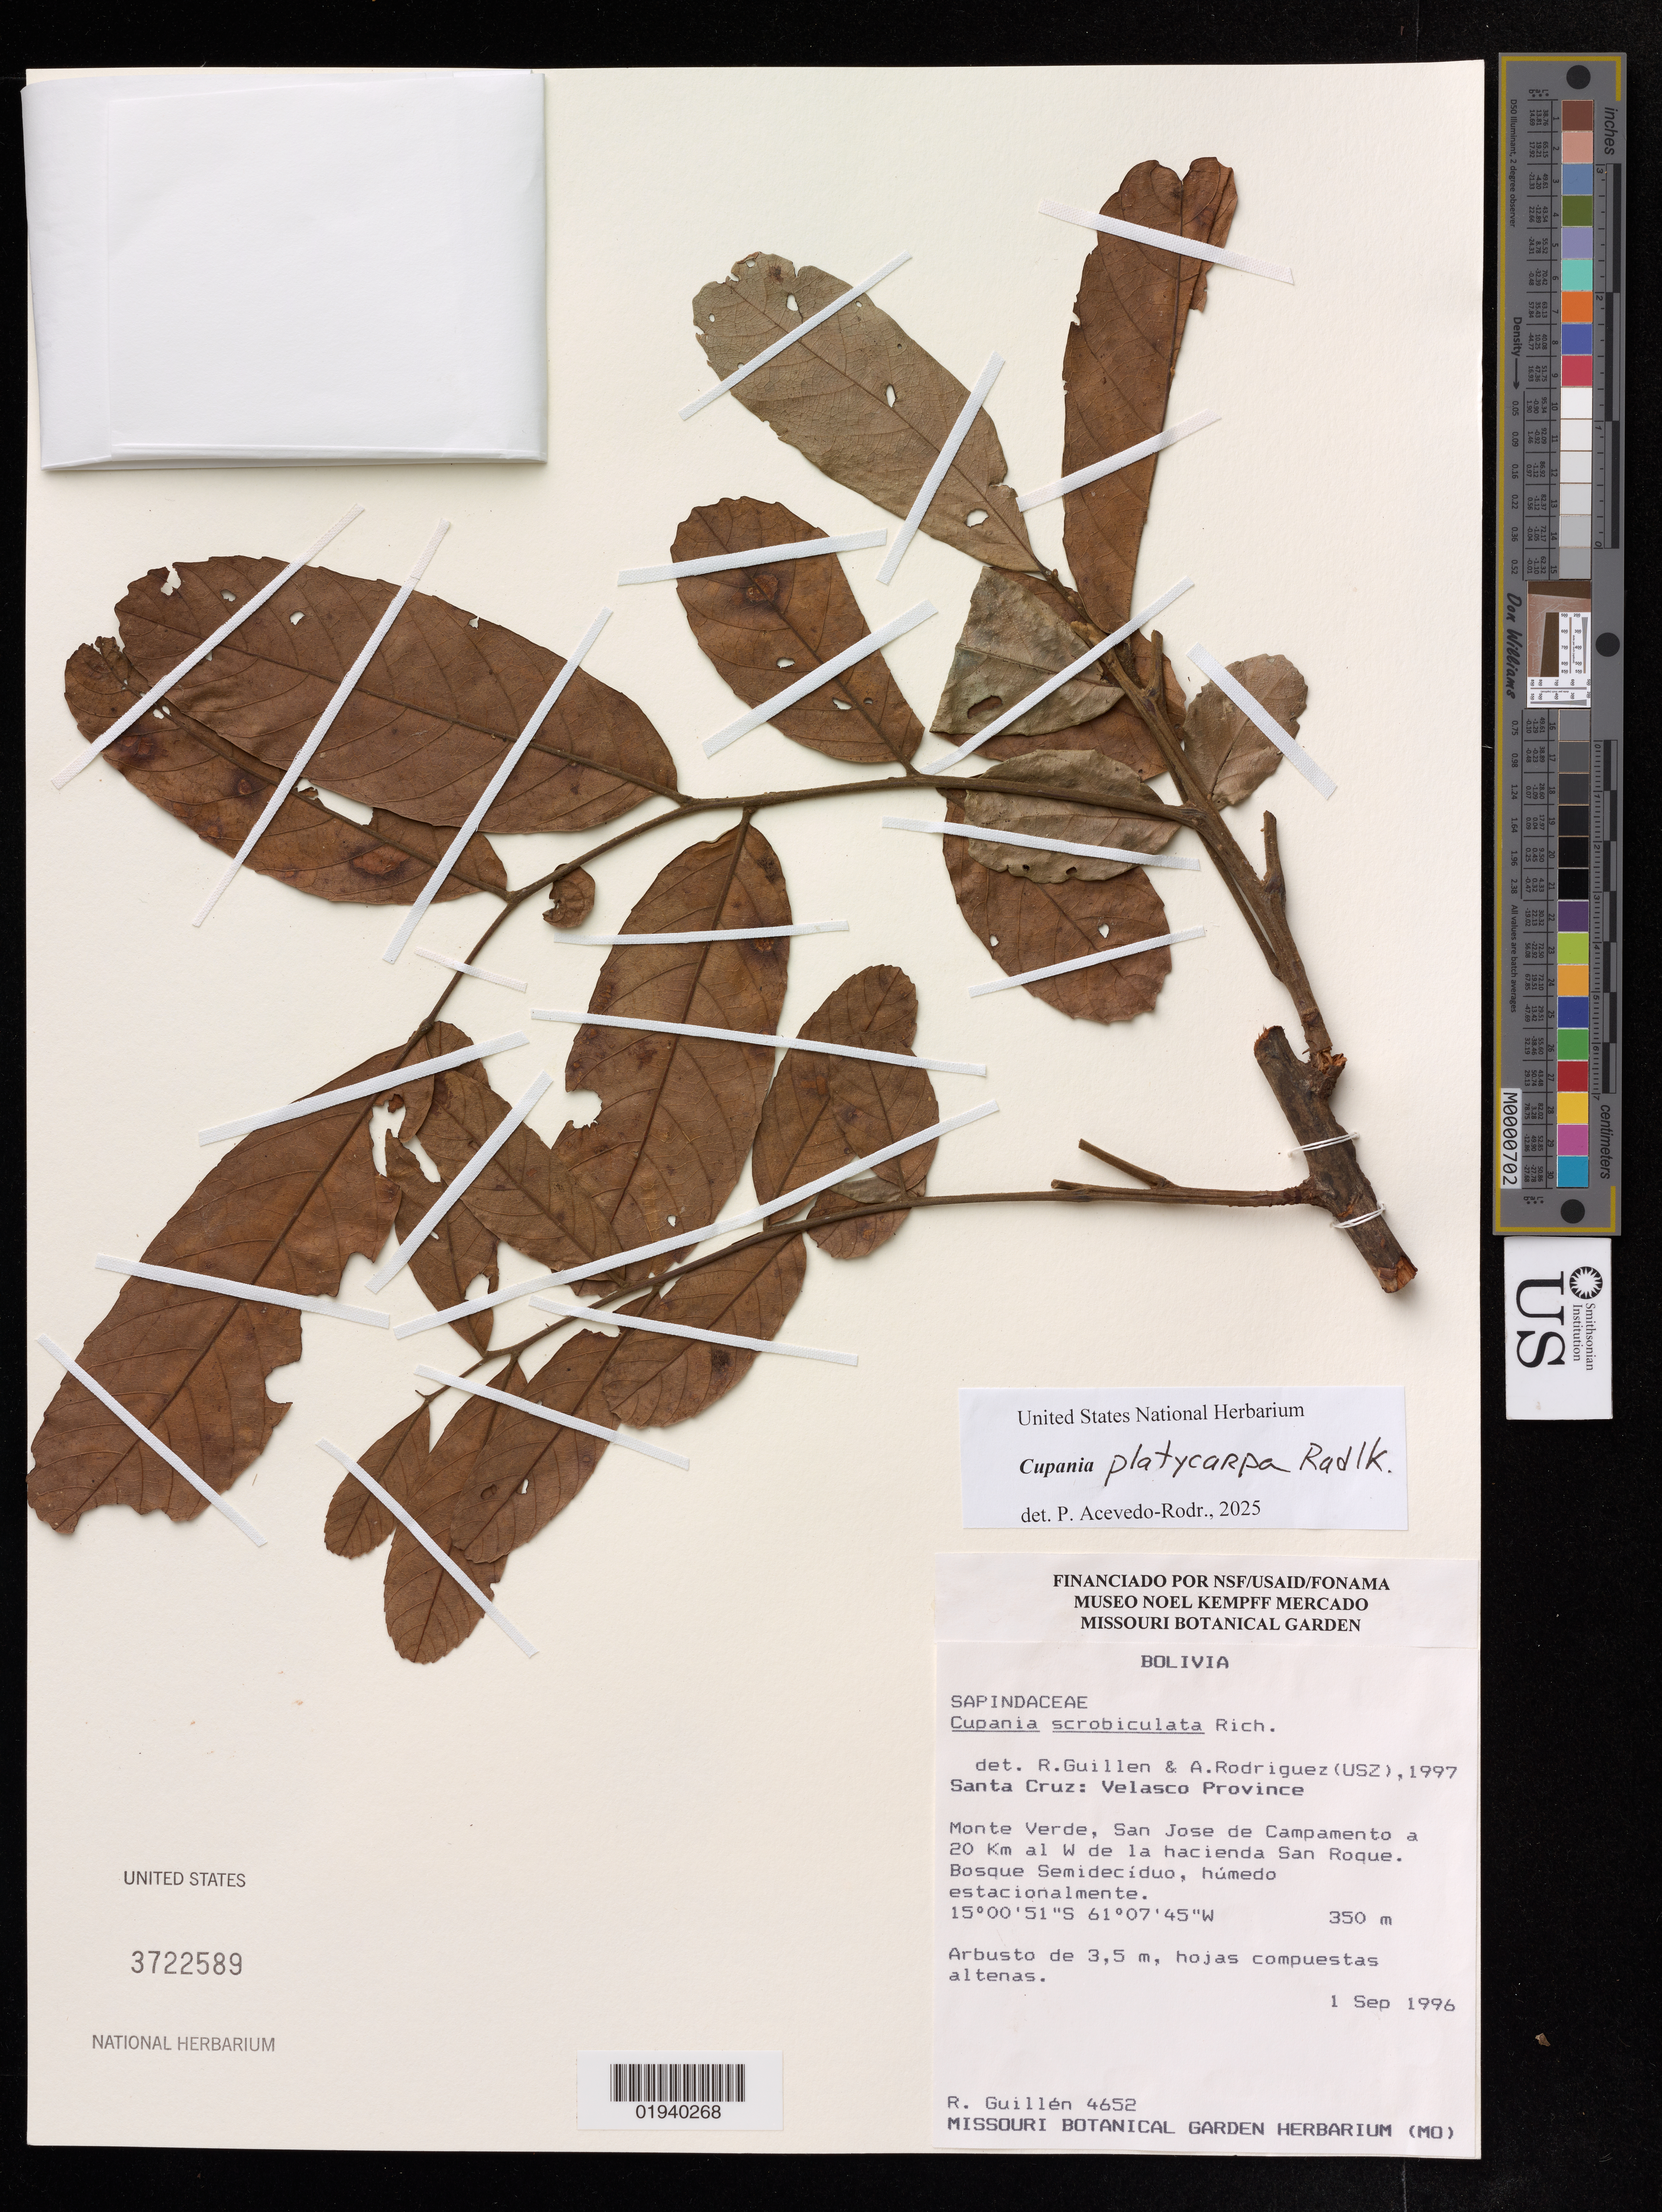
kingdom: Plantae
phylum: Tracheophyta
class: Magnoliopsida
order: Sapindales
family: Sapindaceae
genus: Cupania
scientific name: Cupania platycarpa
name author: Radlk.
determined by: Acevedo-Rodriguez, P., (US), Smithsonian Institution - National Museum of Natural History (UNITED STATES)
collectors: R. Guillen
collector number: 4652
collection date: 1996-09-01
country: Bolivia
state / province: Santa Cruz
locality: Velasco Province. Monte Verde, San Jose de Campamento a 20 km al W de la hacienda San Roque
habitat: Bosque semidecíduo, húmedo estacionalmente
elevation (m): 350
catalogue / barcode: US 3722589